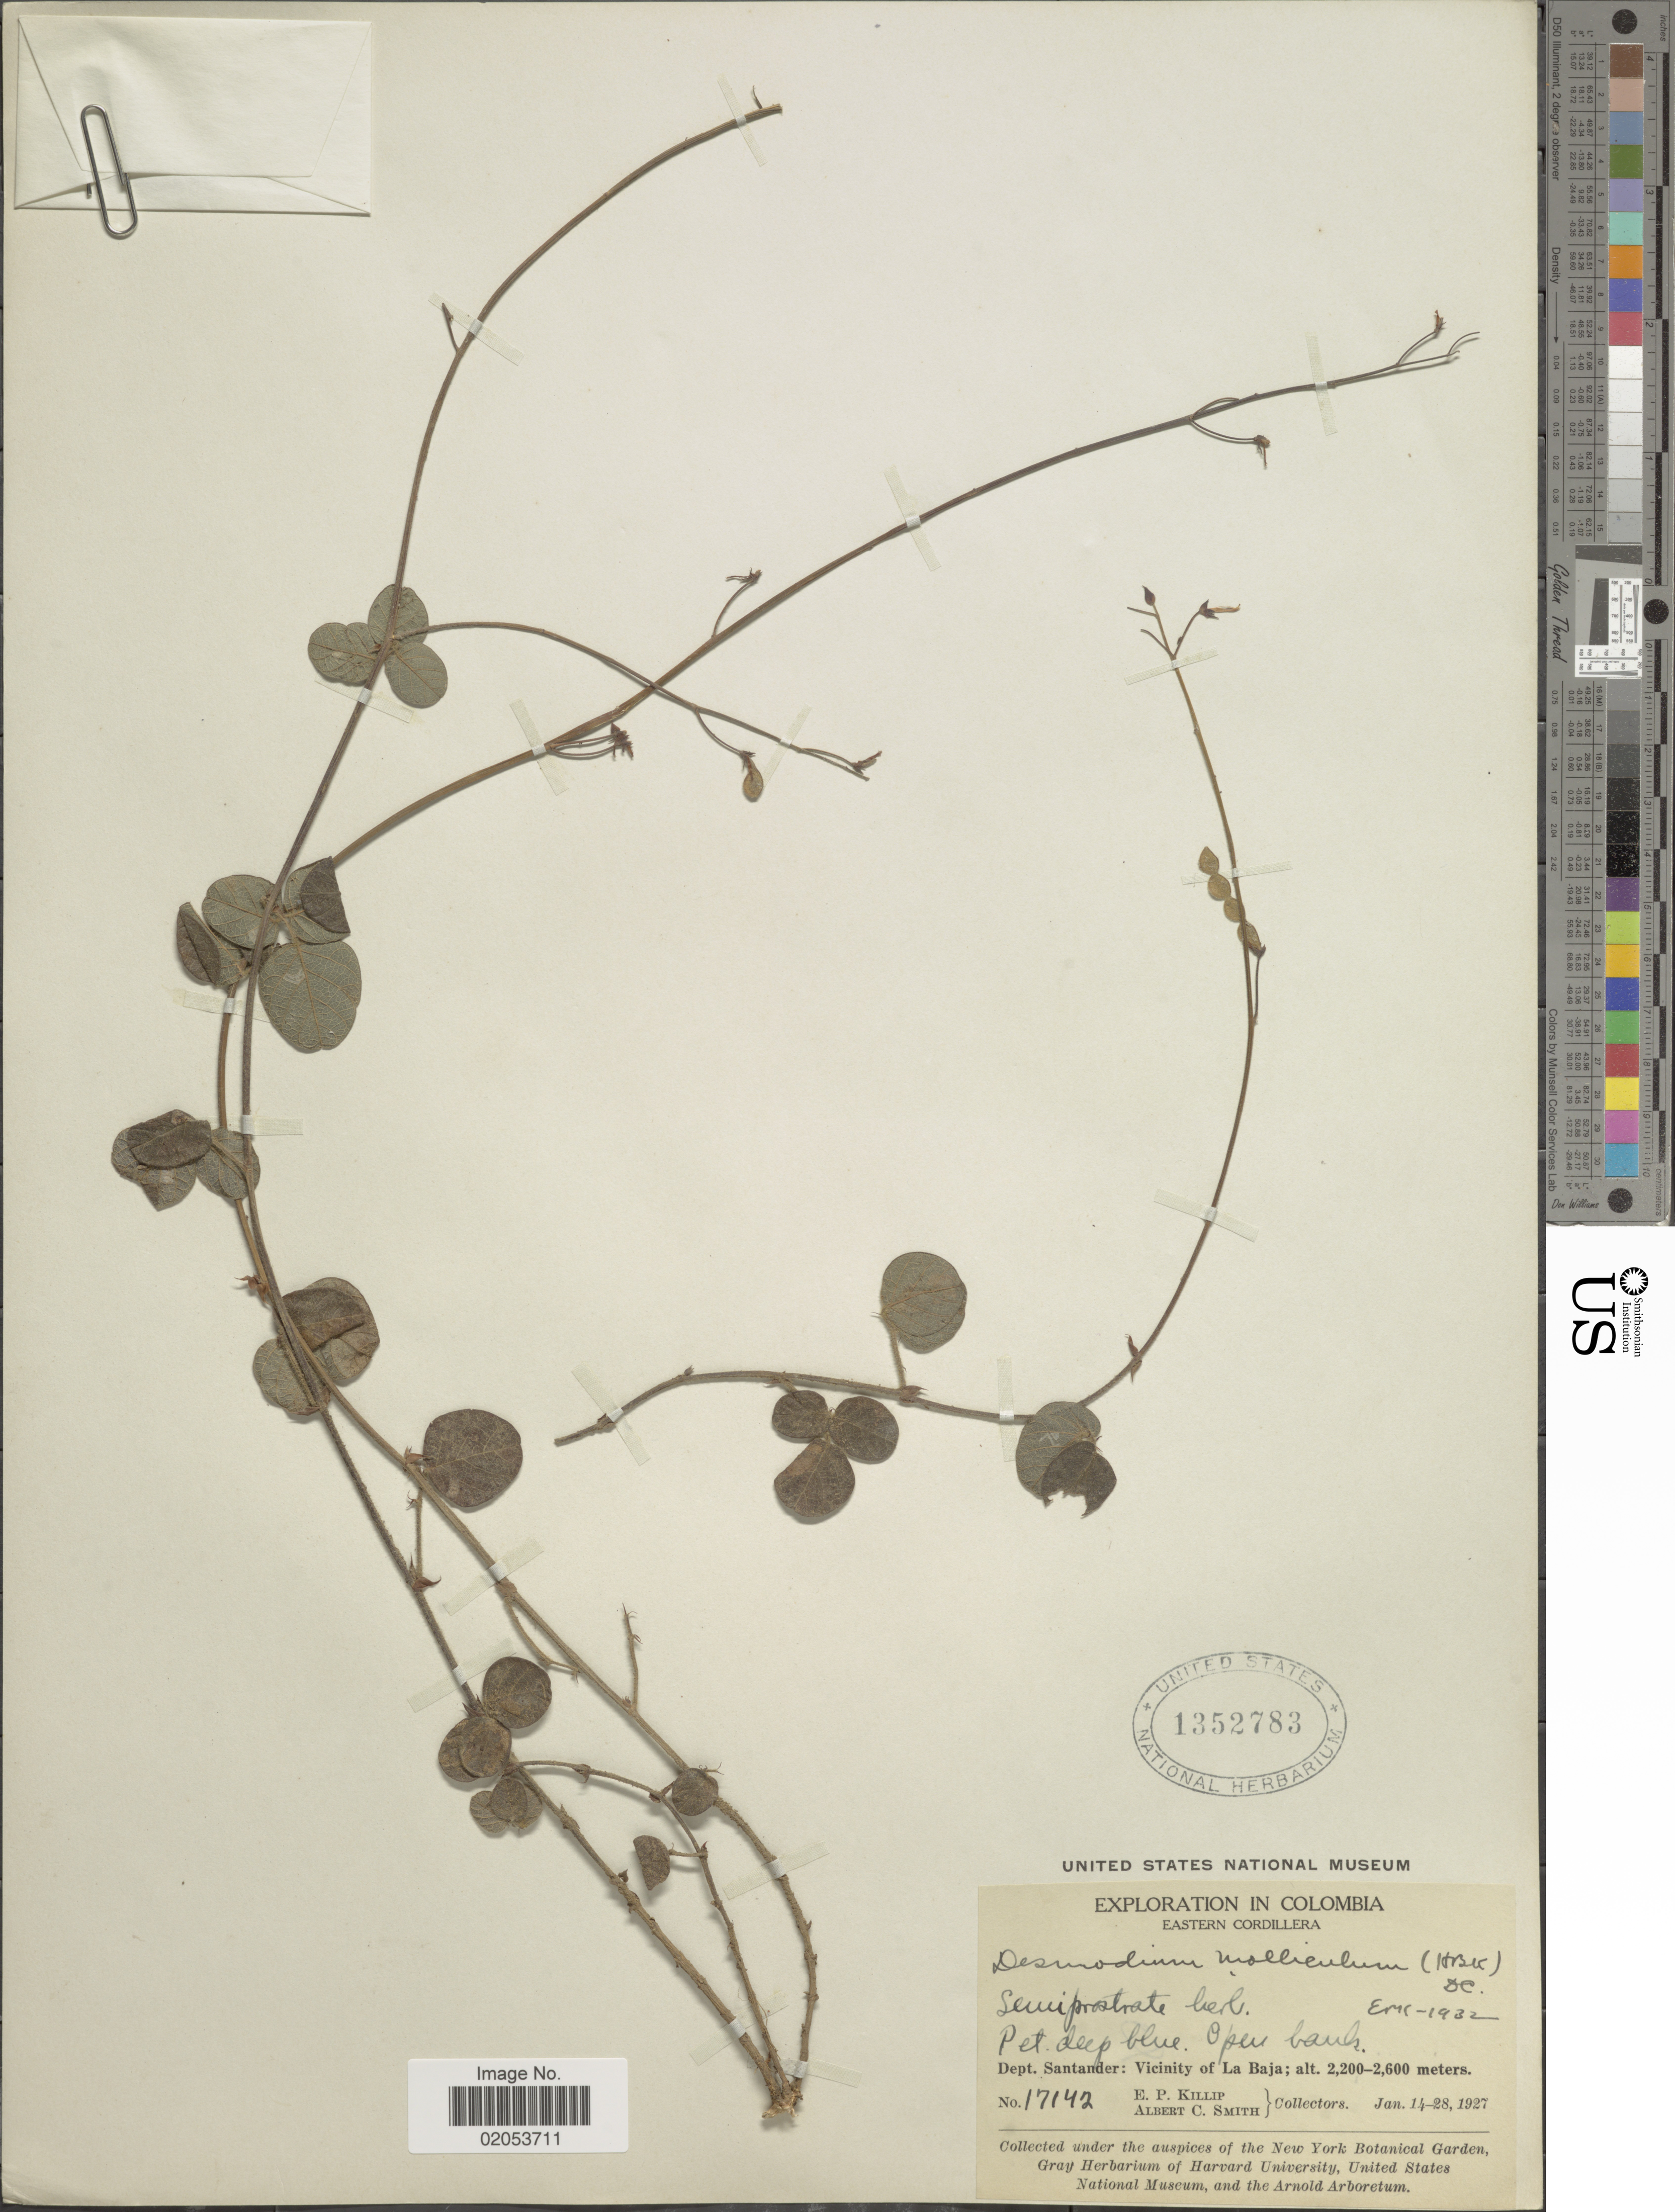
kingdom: Plantae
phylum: Tracheophyta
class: Magnoliopsida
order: Fabales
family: Fabaceae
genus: Desmodium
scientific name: Desmodium molliculum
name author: (Kunth) DC.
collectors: E. P. Killip & A. C. Smith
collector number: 17142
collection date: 1927-01-14/1927-01-28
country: Colombia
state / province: Santander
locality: Eastern Cordillera, Vicinity of La Baja, open bank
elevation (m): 2200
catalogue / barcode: US 1352783